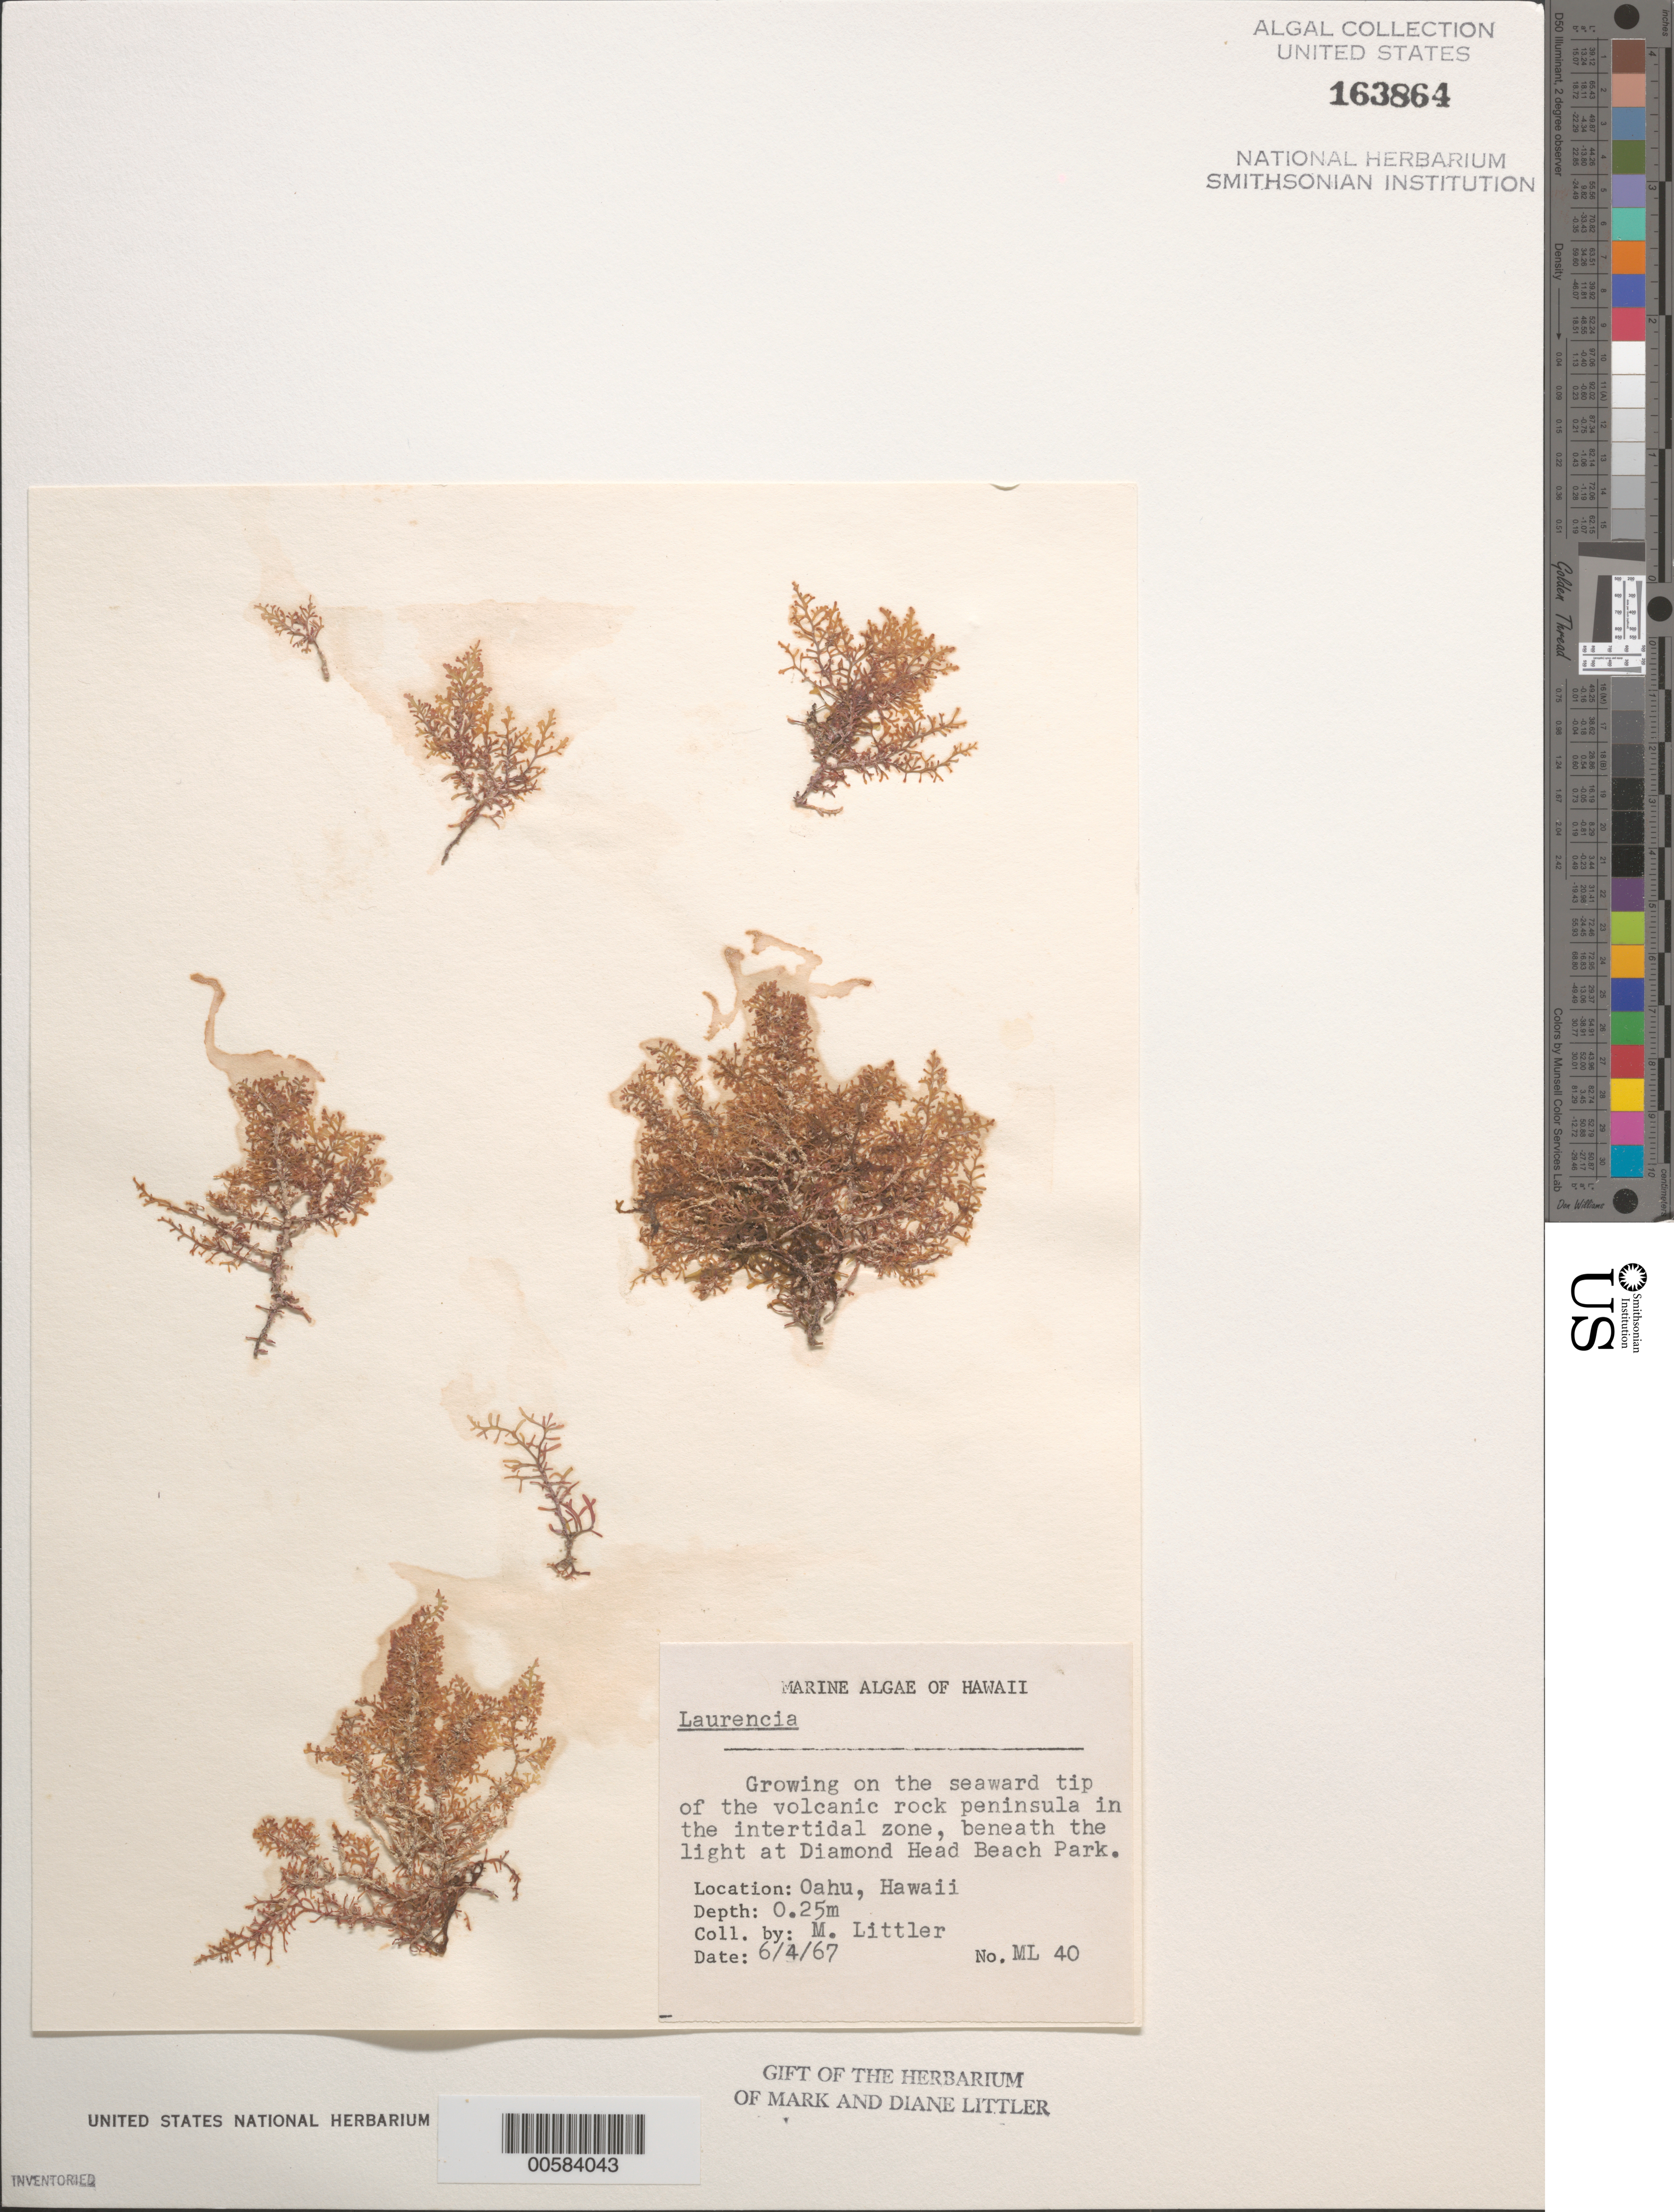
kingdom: Plantae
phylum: Rhodophyta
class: Florideophyceae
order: Ceramiales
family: Rhodomelaceae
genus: Laurencia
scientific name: Laurencia sp.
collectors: M. M. Littler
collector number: ML 40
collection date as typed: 04 Jun 1967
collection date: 1967-06-04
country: United States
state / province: Hawaii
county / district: Honolulu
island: Oahu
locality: Diamond Head Beach Park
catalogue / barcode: US 163864